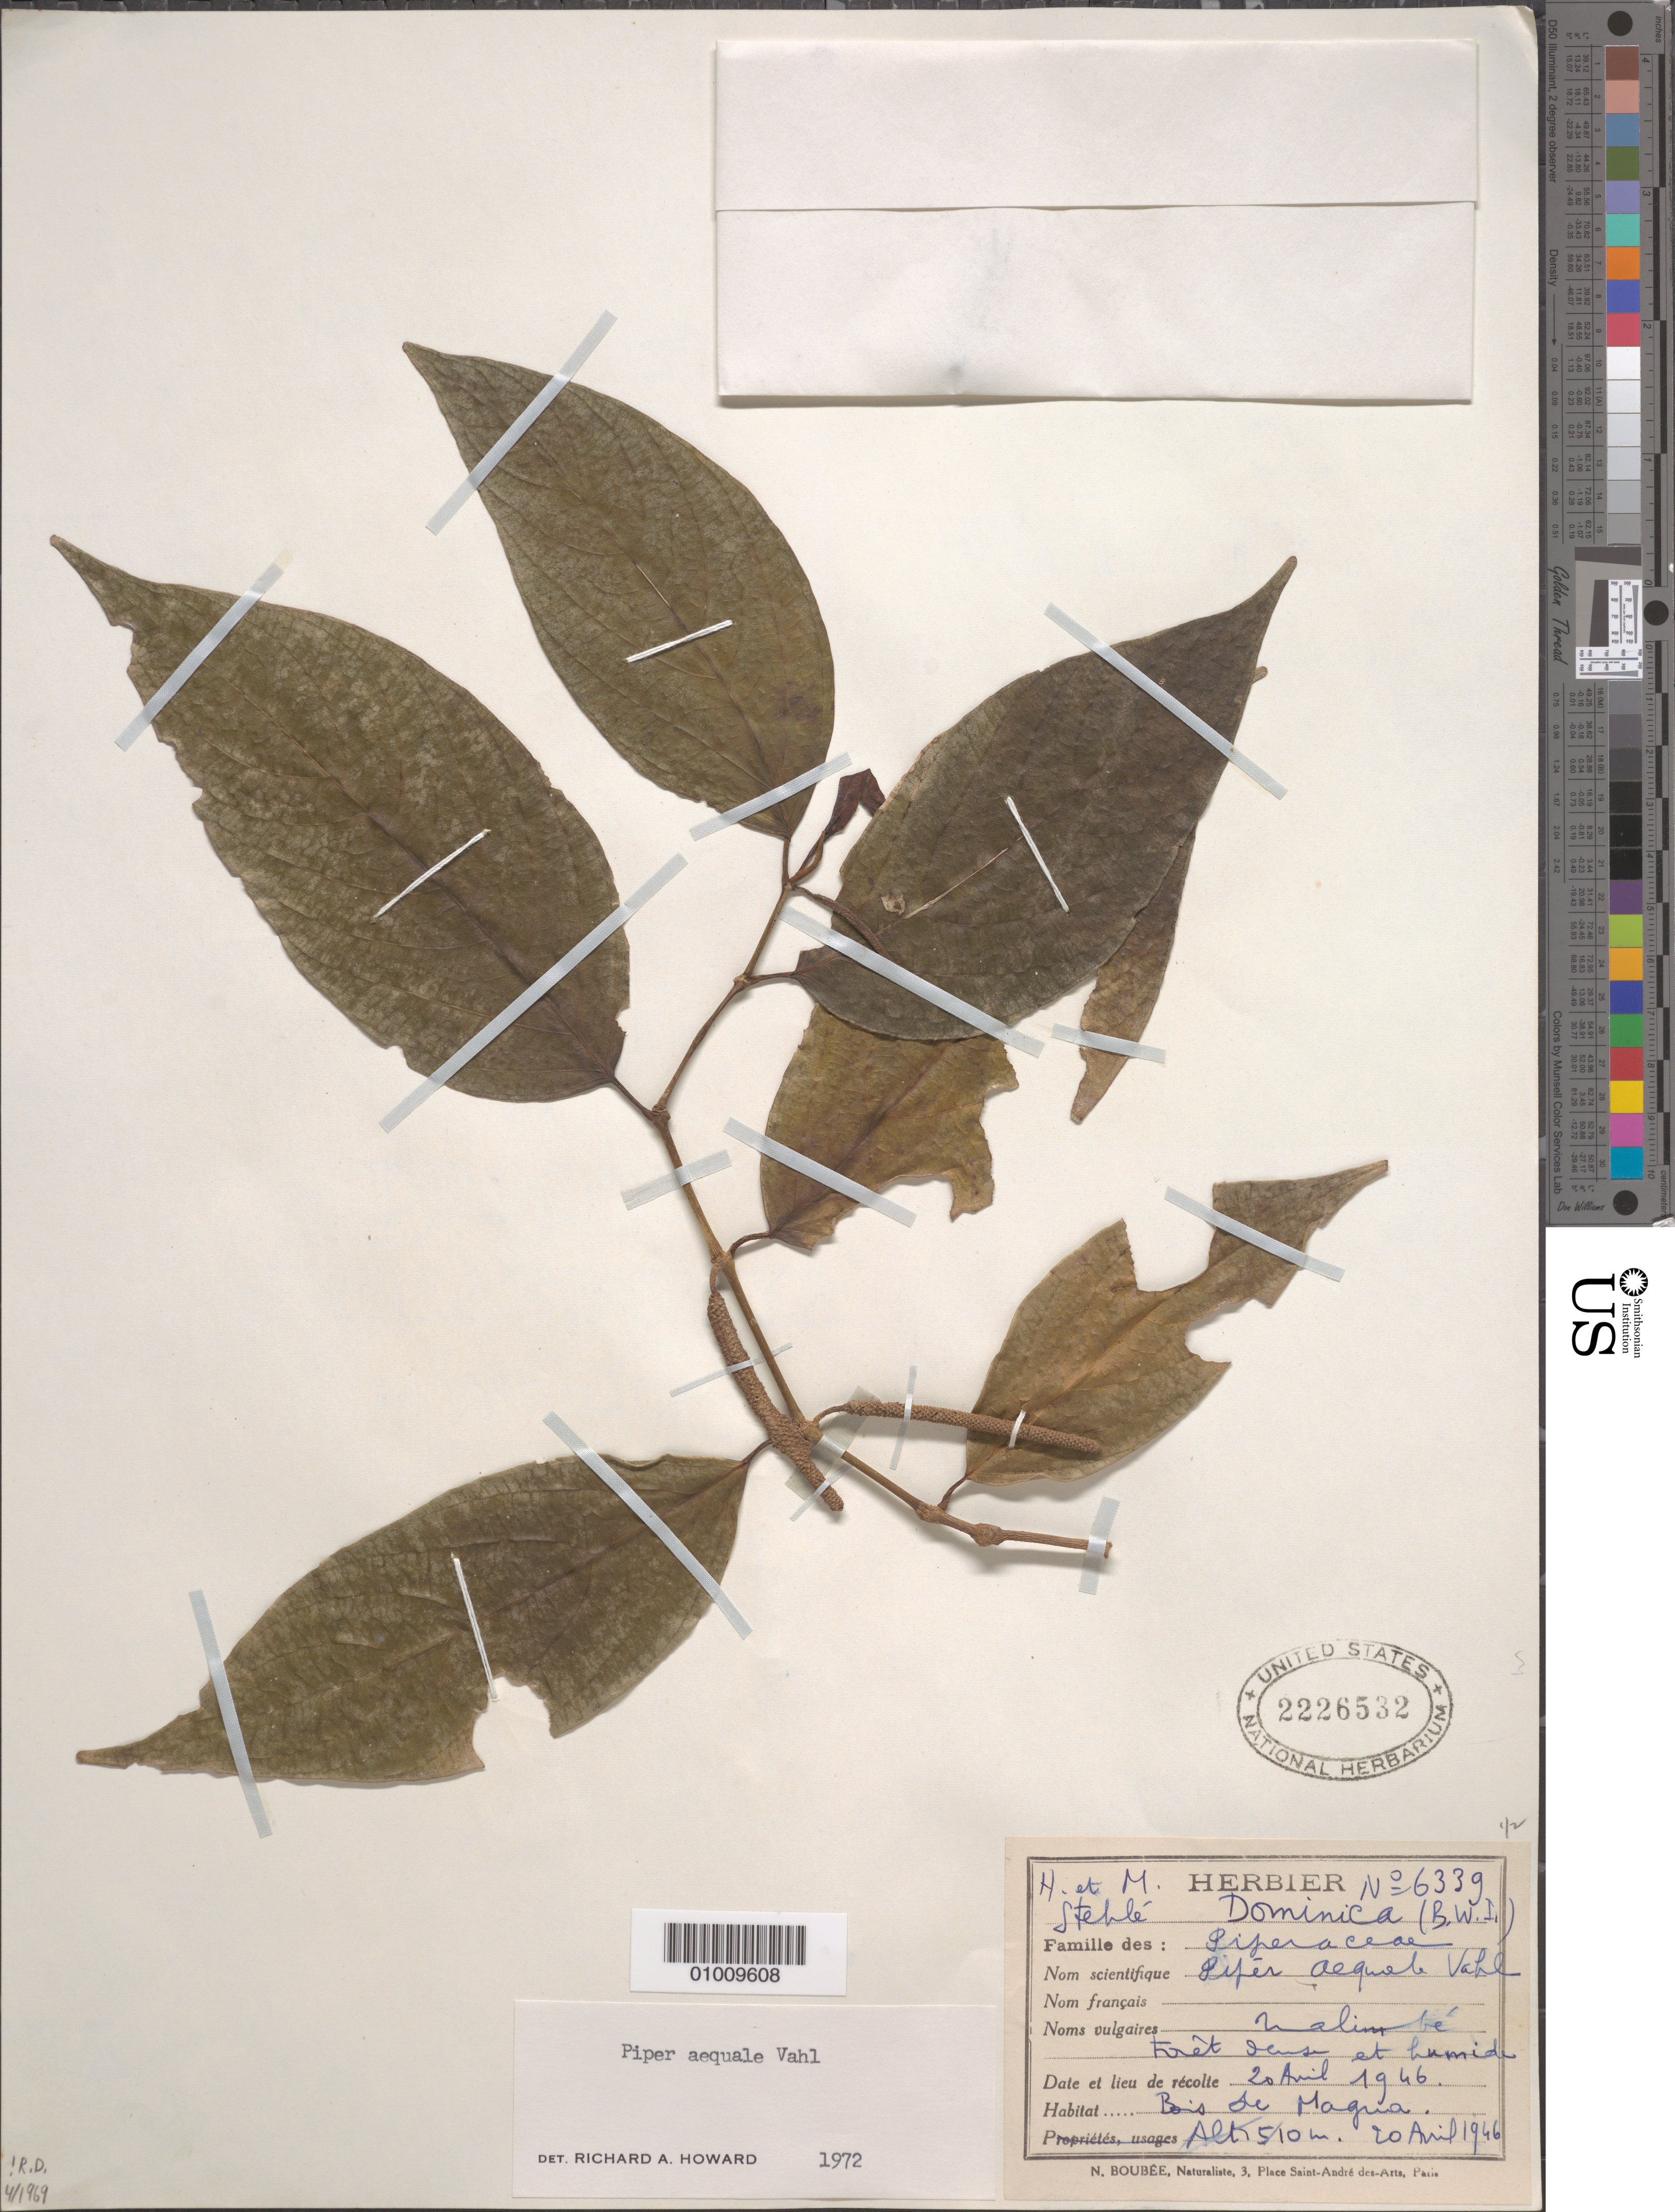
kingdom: Plantae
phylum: Tracheophyta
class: Magnoliopsida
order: Piperales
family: Piperaceae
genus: Piper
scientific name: Piper aequale var. aequale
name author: Vahl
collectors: H. Stehlé & M. Stehlé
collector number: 6339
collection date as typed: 20 Apr 1946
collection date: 1946-04-20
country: Dominica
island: Dominica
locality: bois le Maguia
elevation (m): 510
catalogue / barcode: US 2226532